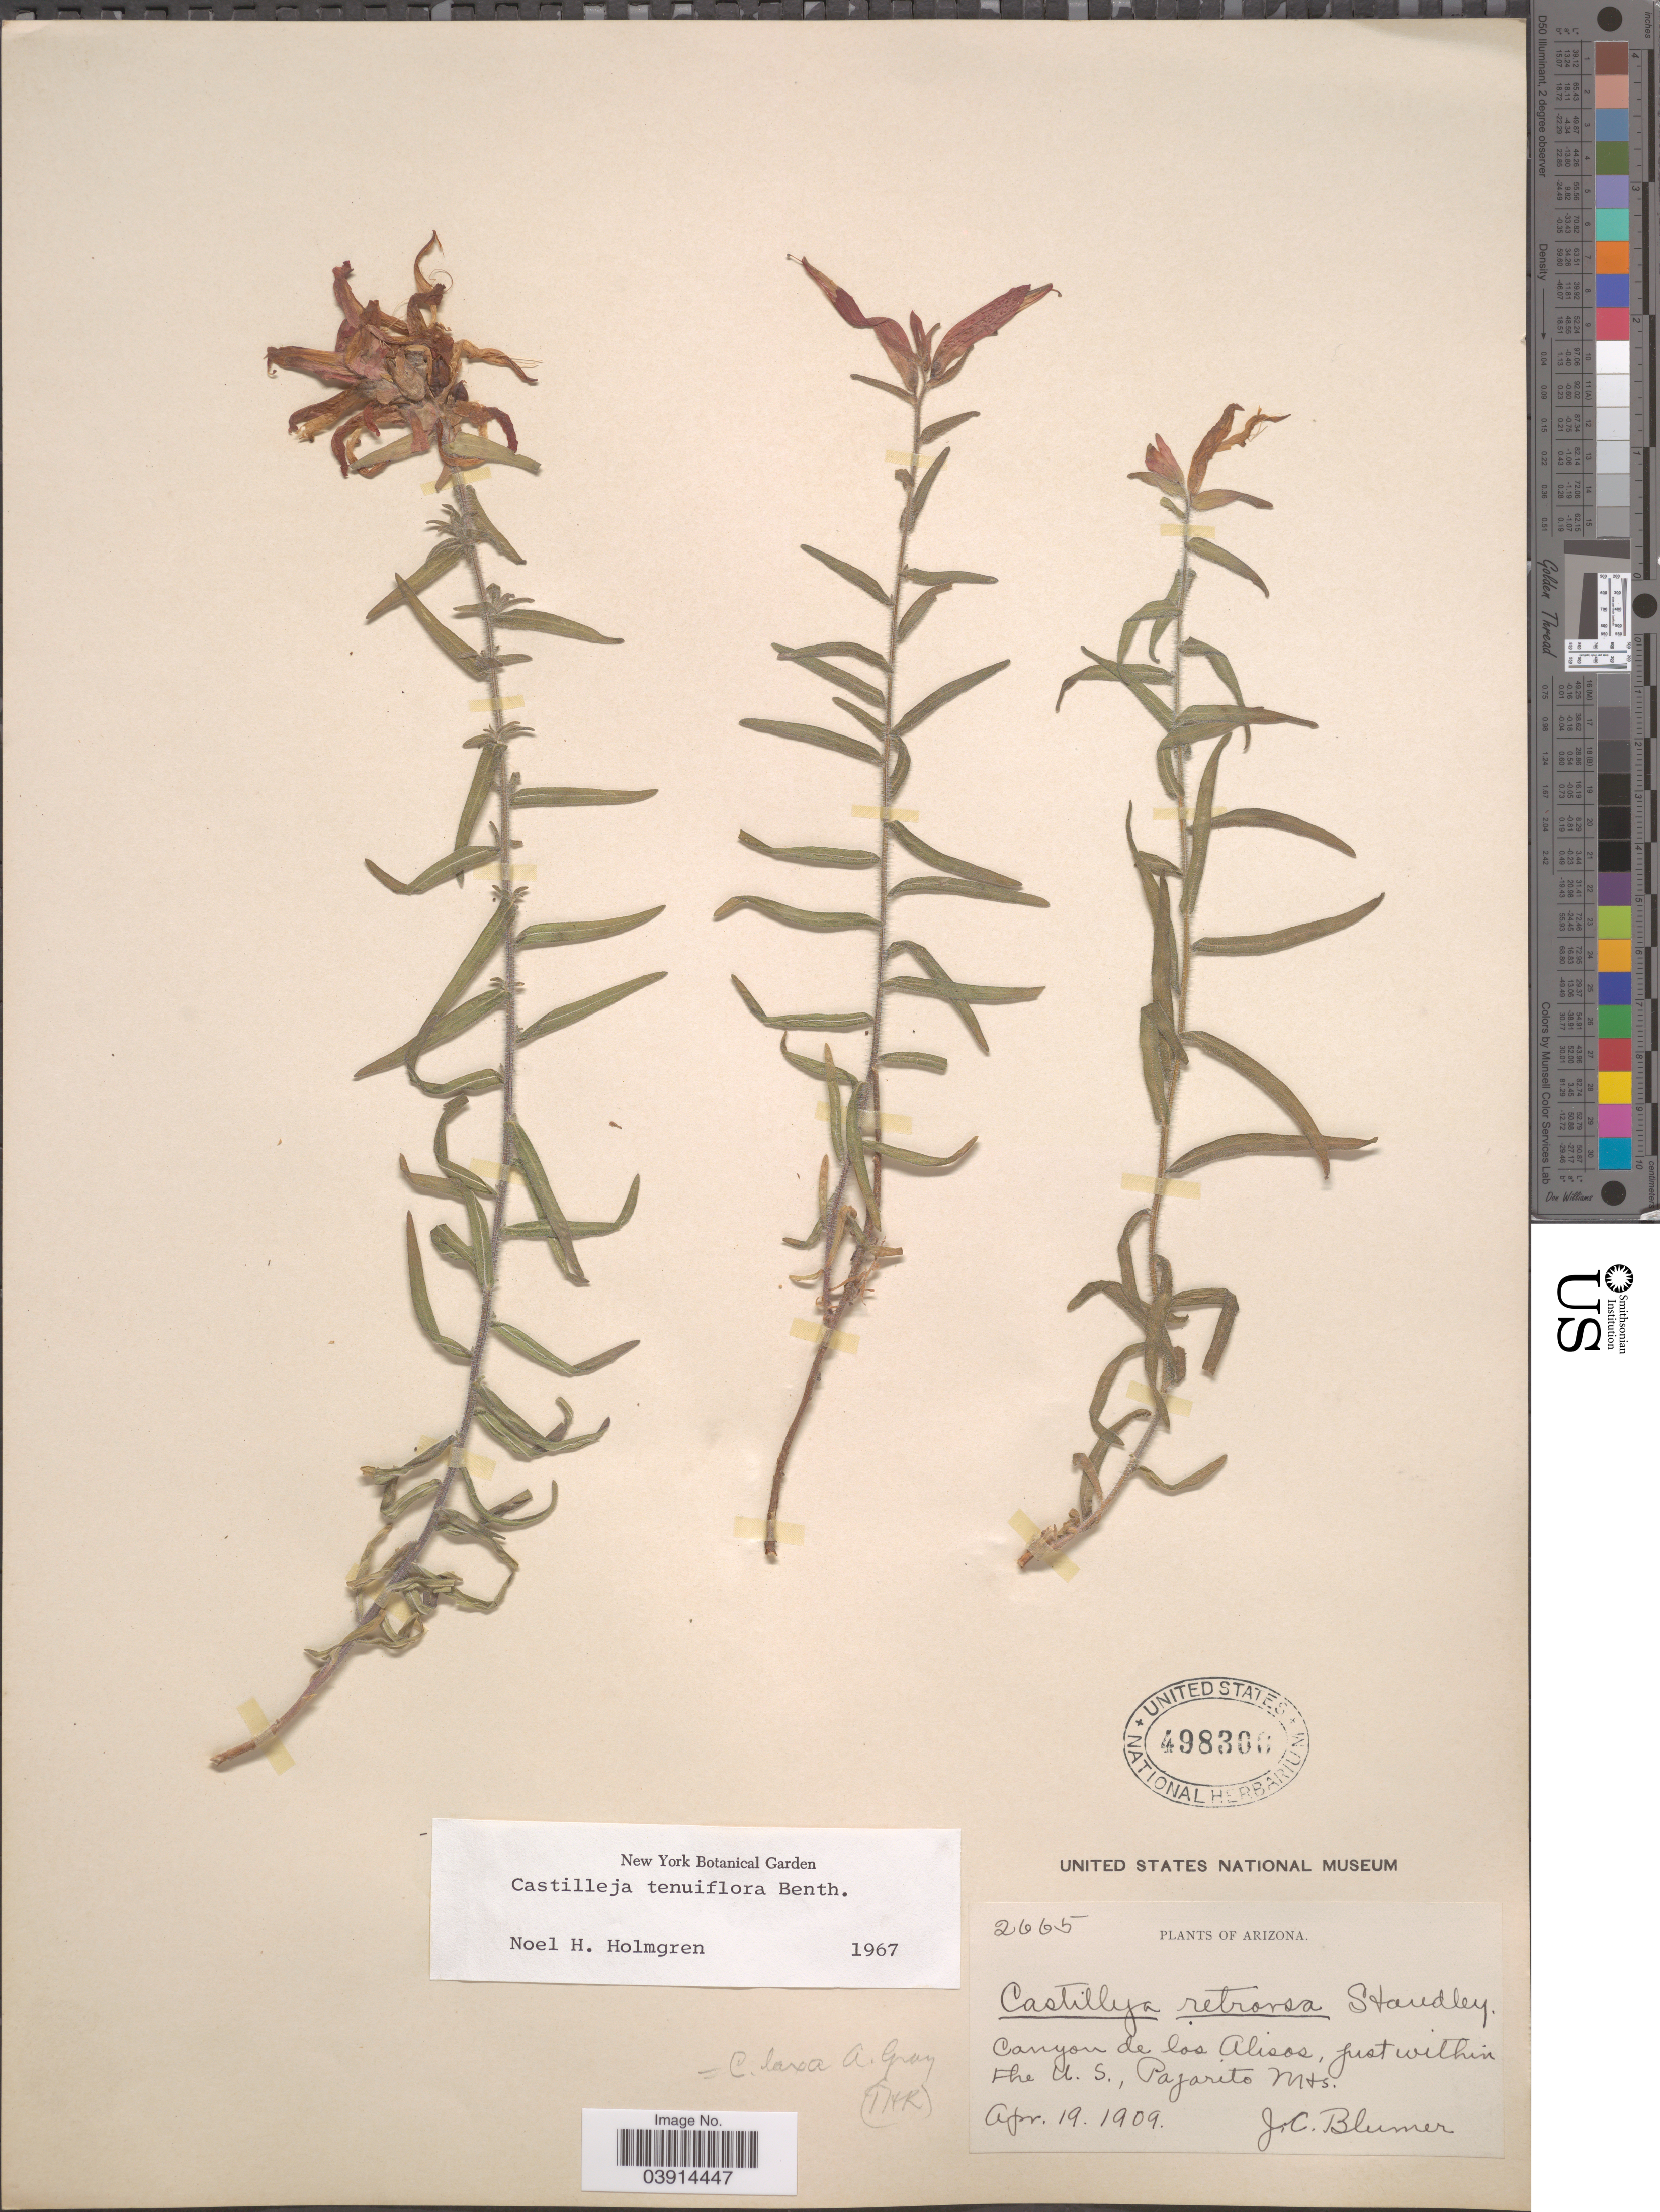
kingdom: Plantae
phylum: Tracheophyta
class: Magnoliopsida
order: Lamiales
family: Orobanchaceae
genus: Castilleja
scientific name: Castilleja tenuiflora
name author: Benth.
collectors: J. C. Blumer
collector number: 2665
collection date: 1909-04-19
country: United States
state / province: Arizona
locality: Canyon de los Alisos, just within the U.S., Pajarito Mts.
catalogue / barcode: US 498306